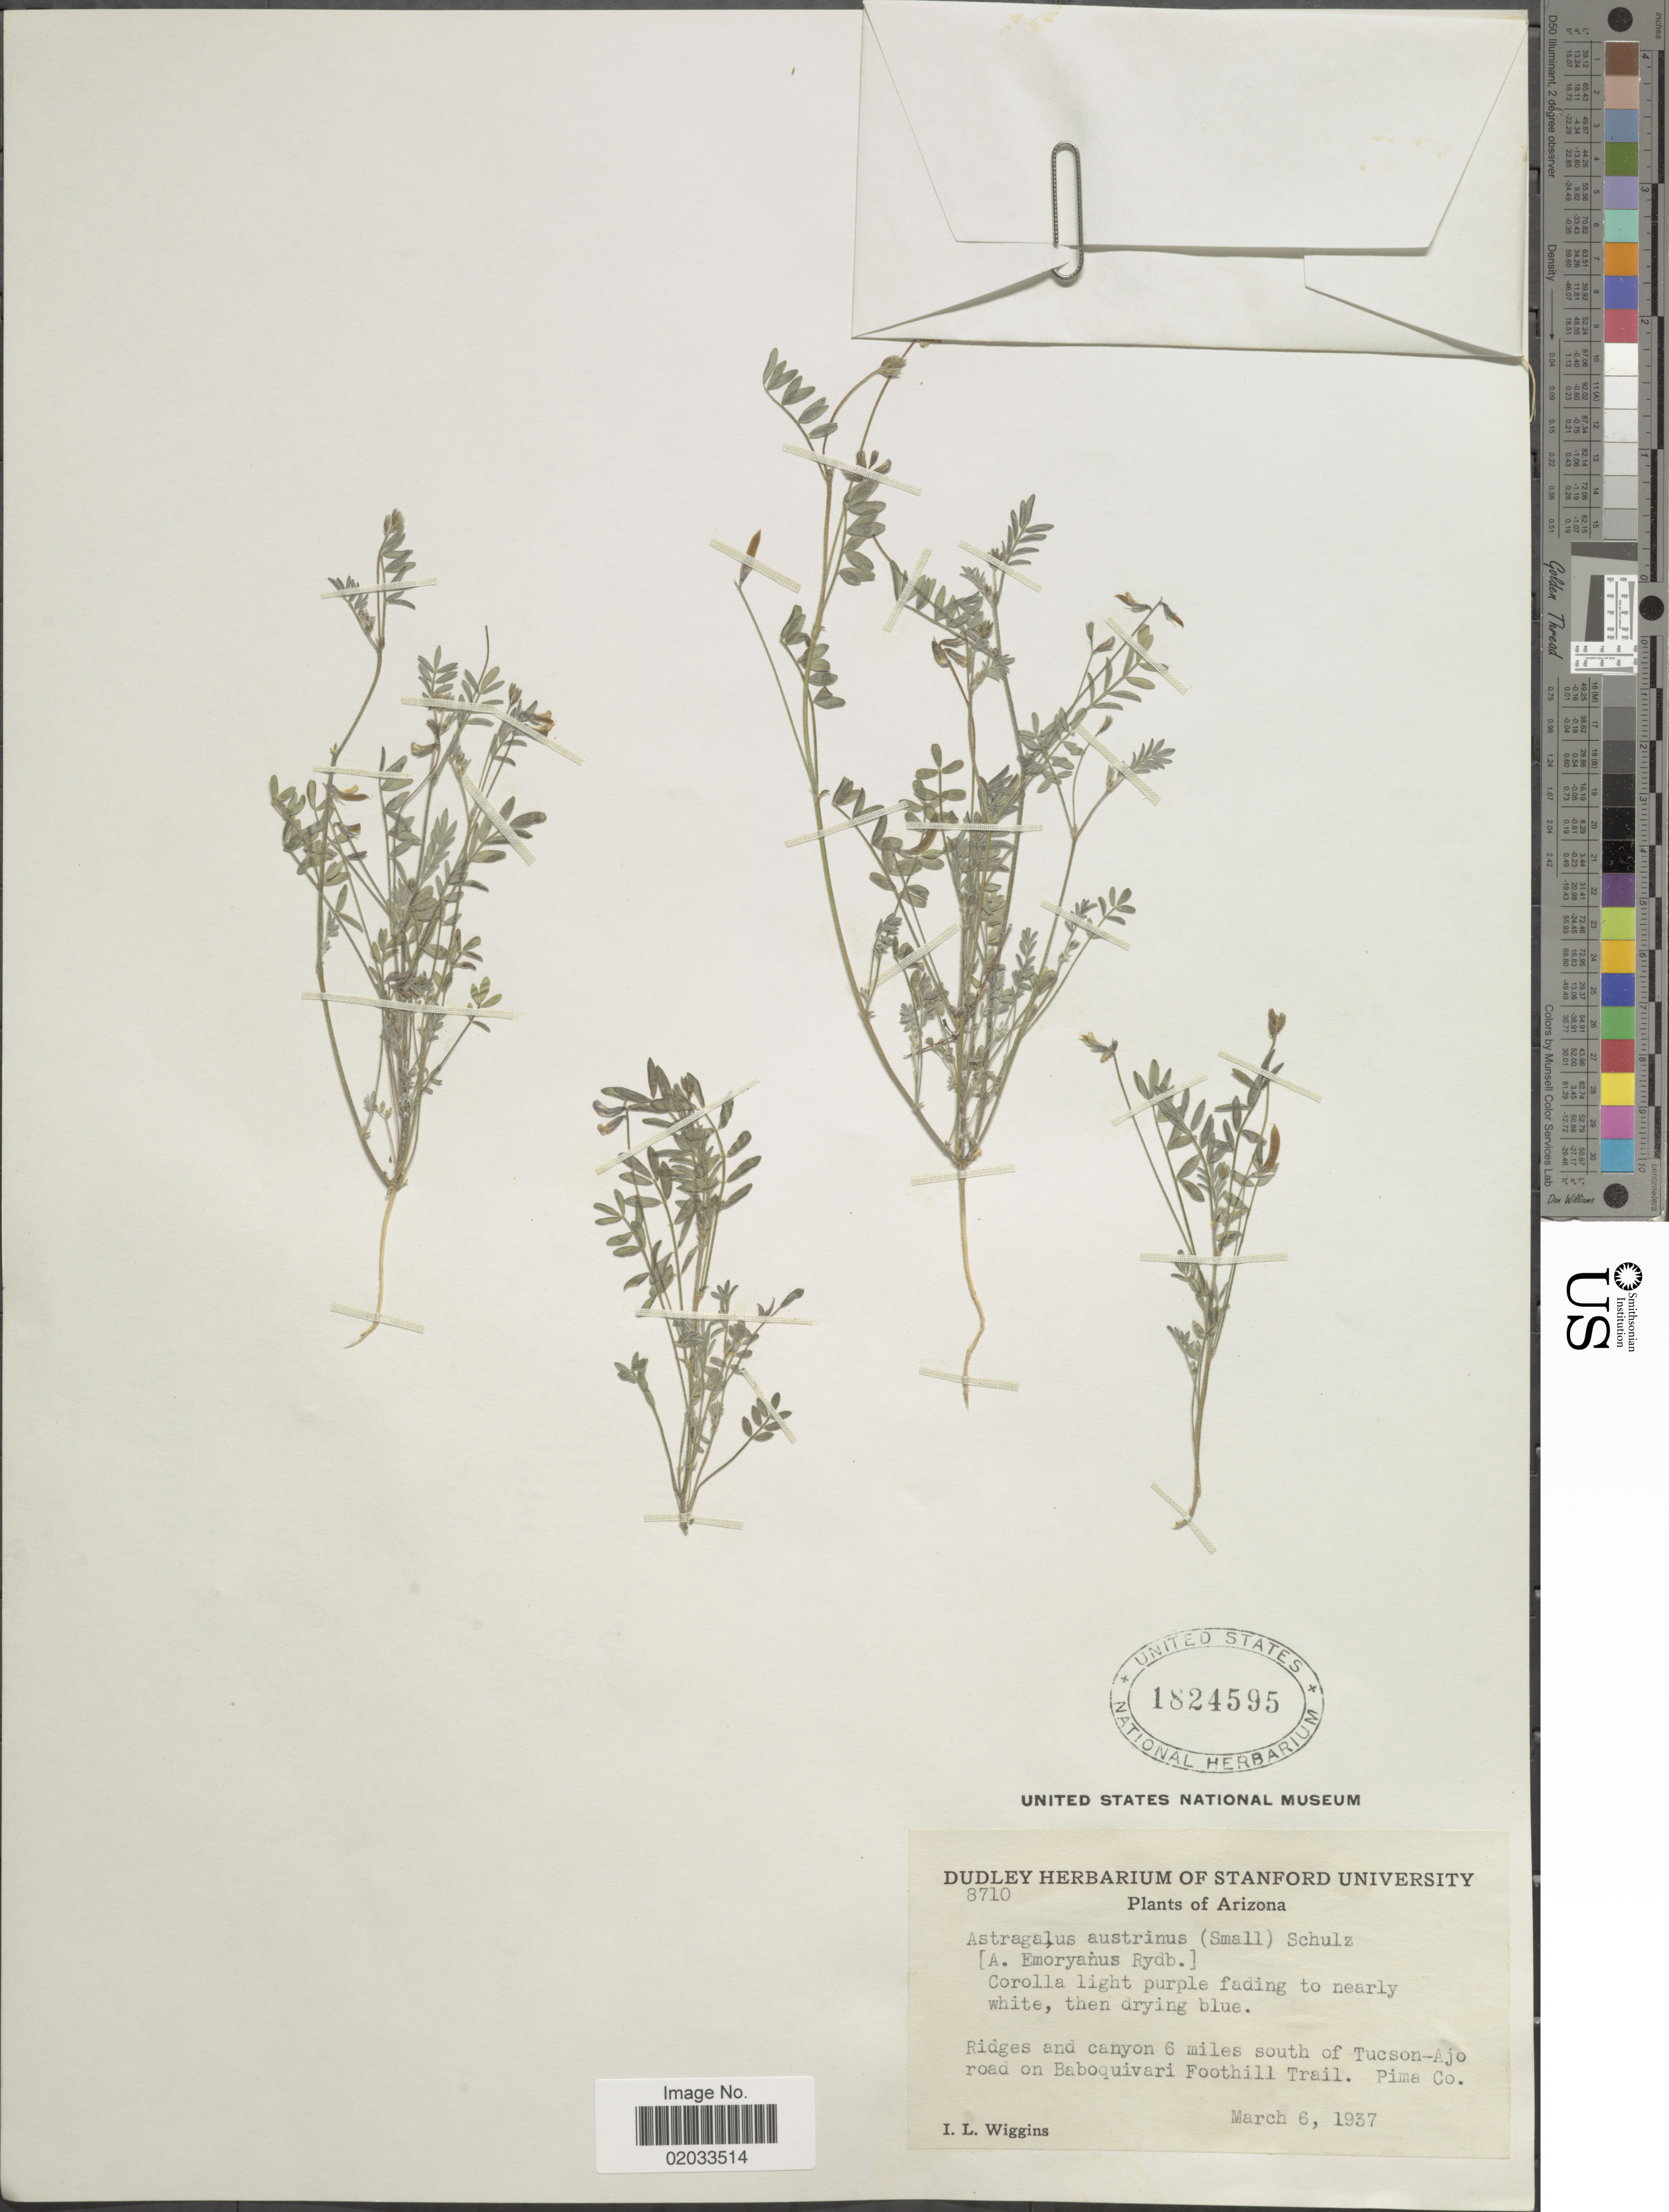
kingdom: Plantae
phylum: Tracheophyta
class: Magnoliopsida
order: Fabales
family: Fabaceae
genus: Astragalus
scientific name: Astragalus emoryanus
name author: (Rydb.) Cory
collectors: I. L. Wiggins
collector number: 8710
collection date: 1937-03-06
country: United States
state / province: Arizona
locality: Ridges of canyon 6 miles south of Tucson-Ajo road on Baboquivari Foothill Trail, Pima Co.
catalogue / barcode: US 1824595